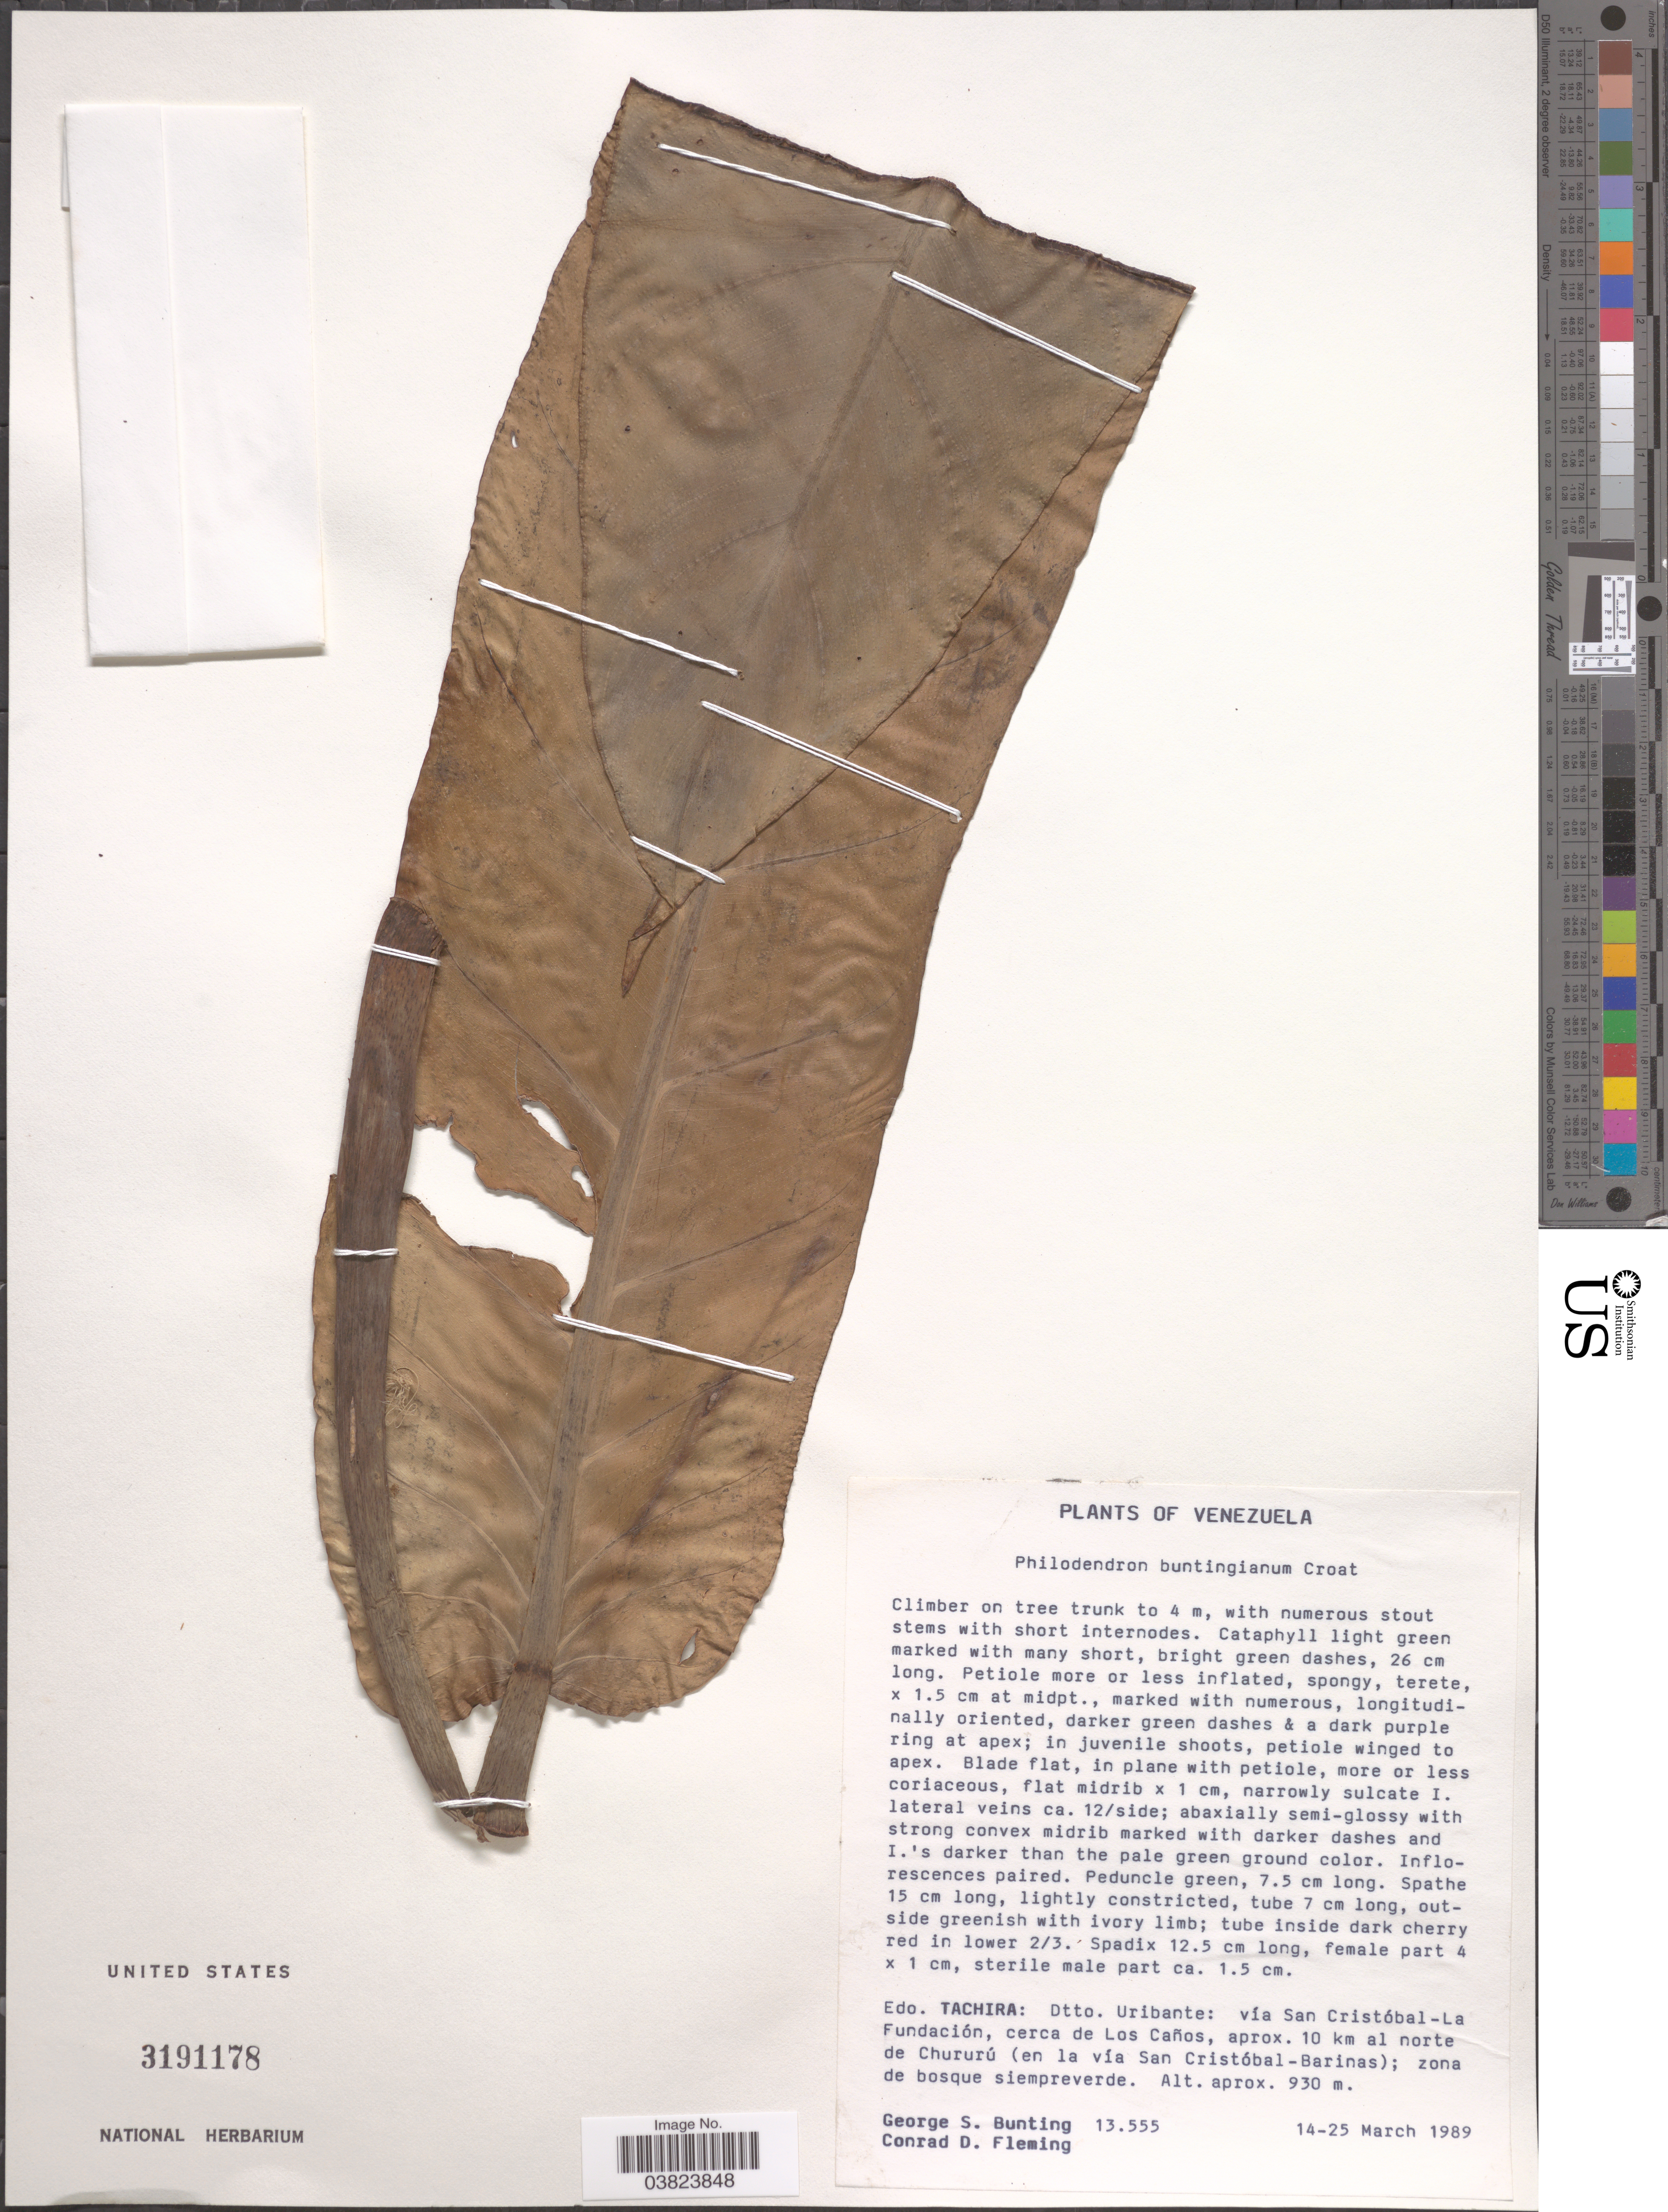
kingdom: Plantae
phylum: Tracheophyta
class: Liliopsida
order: Alismatales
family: Araceae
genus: Philodendron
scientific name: Philodendron buntingianum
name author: Croat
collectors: G. S. Bunting & C. Fleming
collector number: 13555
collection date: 1989-03-14/1989-03-25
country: Venezuela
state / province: Tachira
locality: Edo. Tachira: Dtto. Uribante: vía San Cristóbal-La Fundación, cerca de Los Caños, aprox. 10 km al norte de Chururú (en la vía San Cristóbal-Barinas); zona de bosque siempreverde.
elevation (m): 930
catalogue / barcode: US 3191178